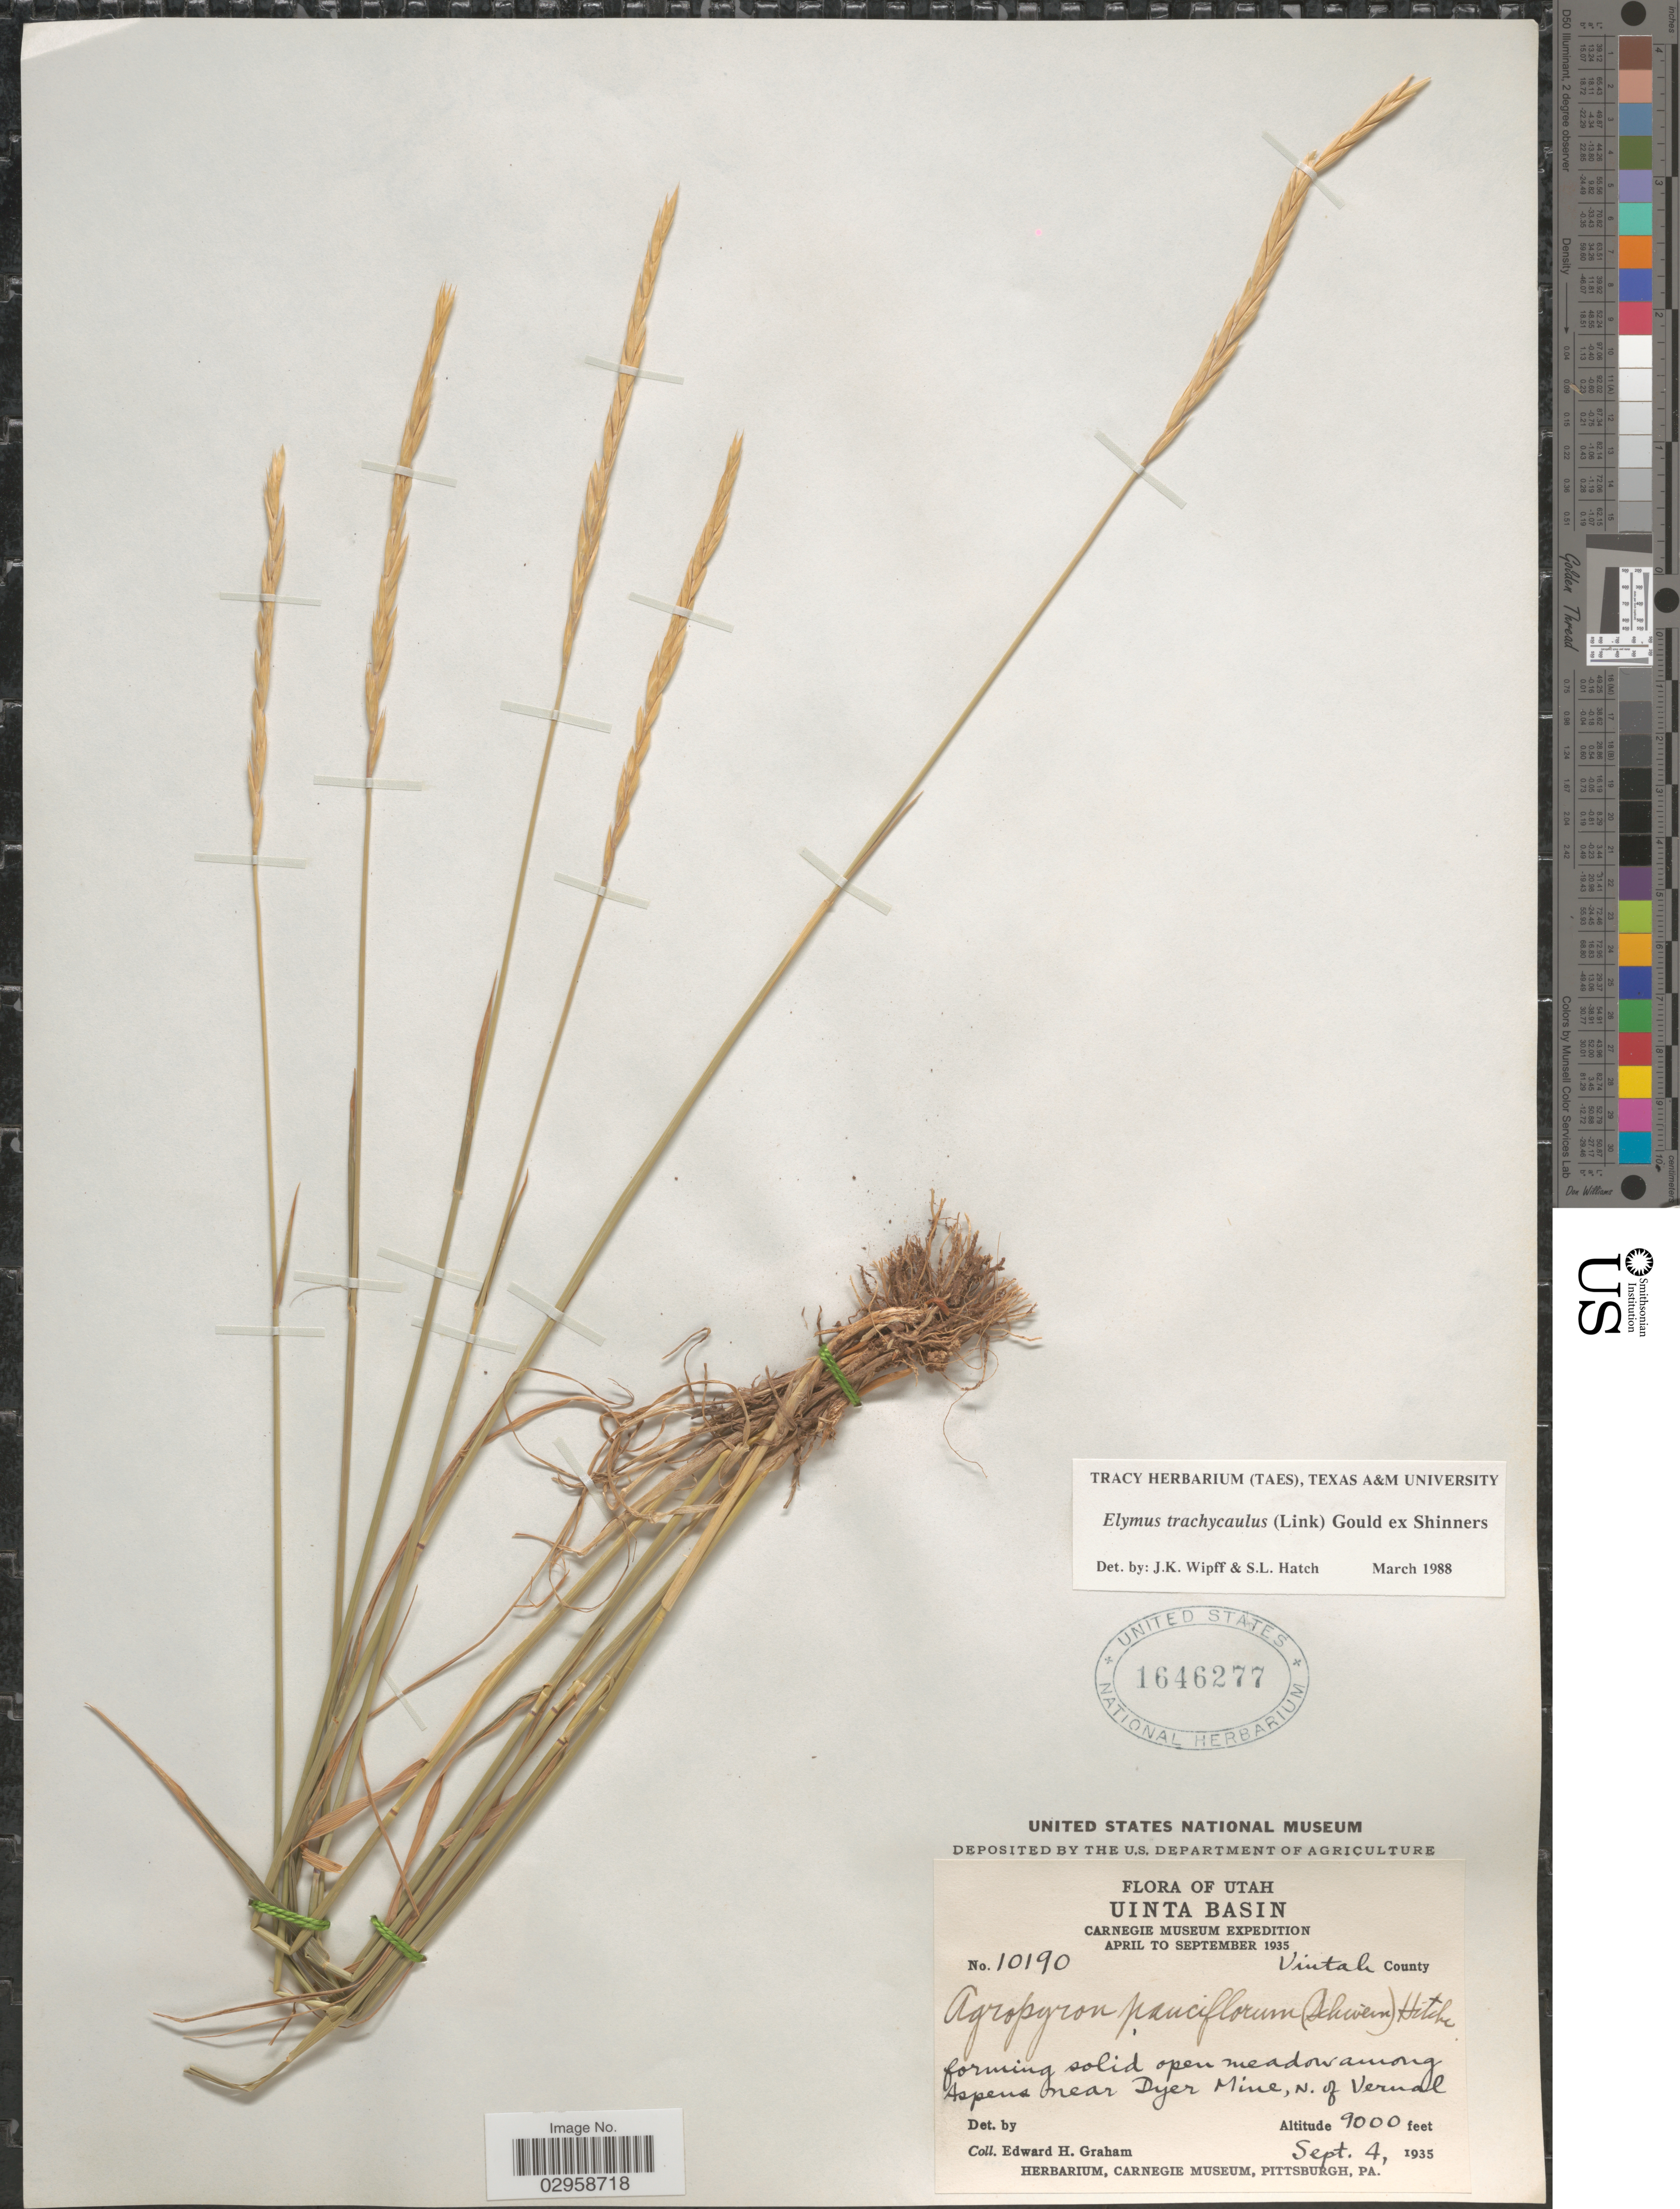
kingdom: Plantae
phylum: Tracheophyta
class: Liliopsida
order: Poales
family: Poaceae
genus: Elymus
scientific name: Elymus trachycaulus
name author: (Link) Gould ex Shinners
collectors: E. H. Graham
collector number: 10190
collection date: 1935-09-04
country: United States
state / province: Utah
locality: Uinta Basin. Carnegie Museum Expedition April to September 1935. Uintah County. Among Aspens near Dyer Mine, N. of Vernal.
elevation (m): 2743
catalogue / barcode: US 1646277